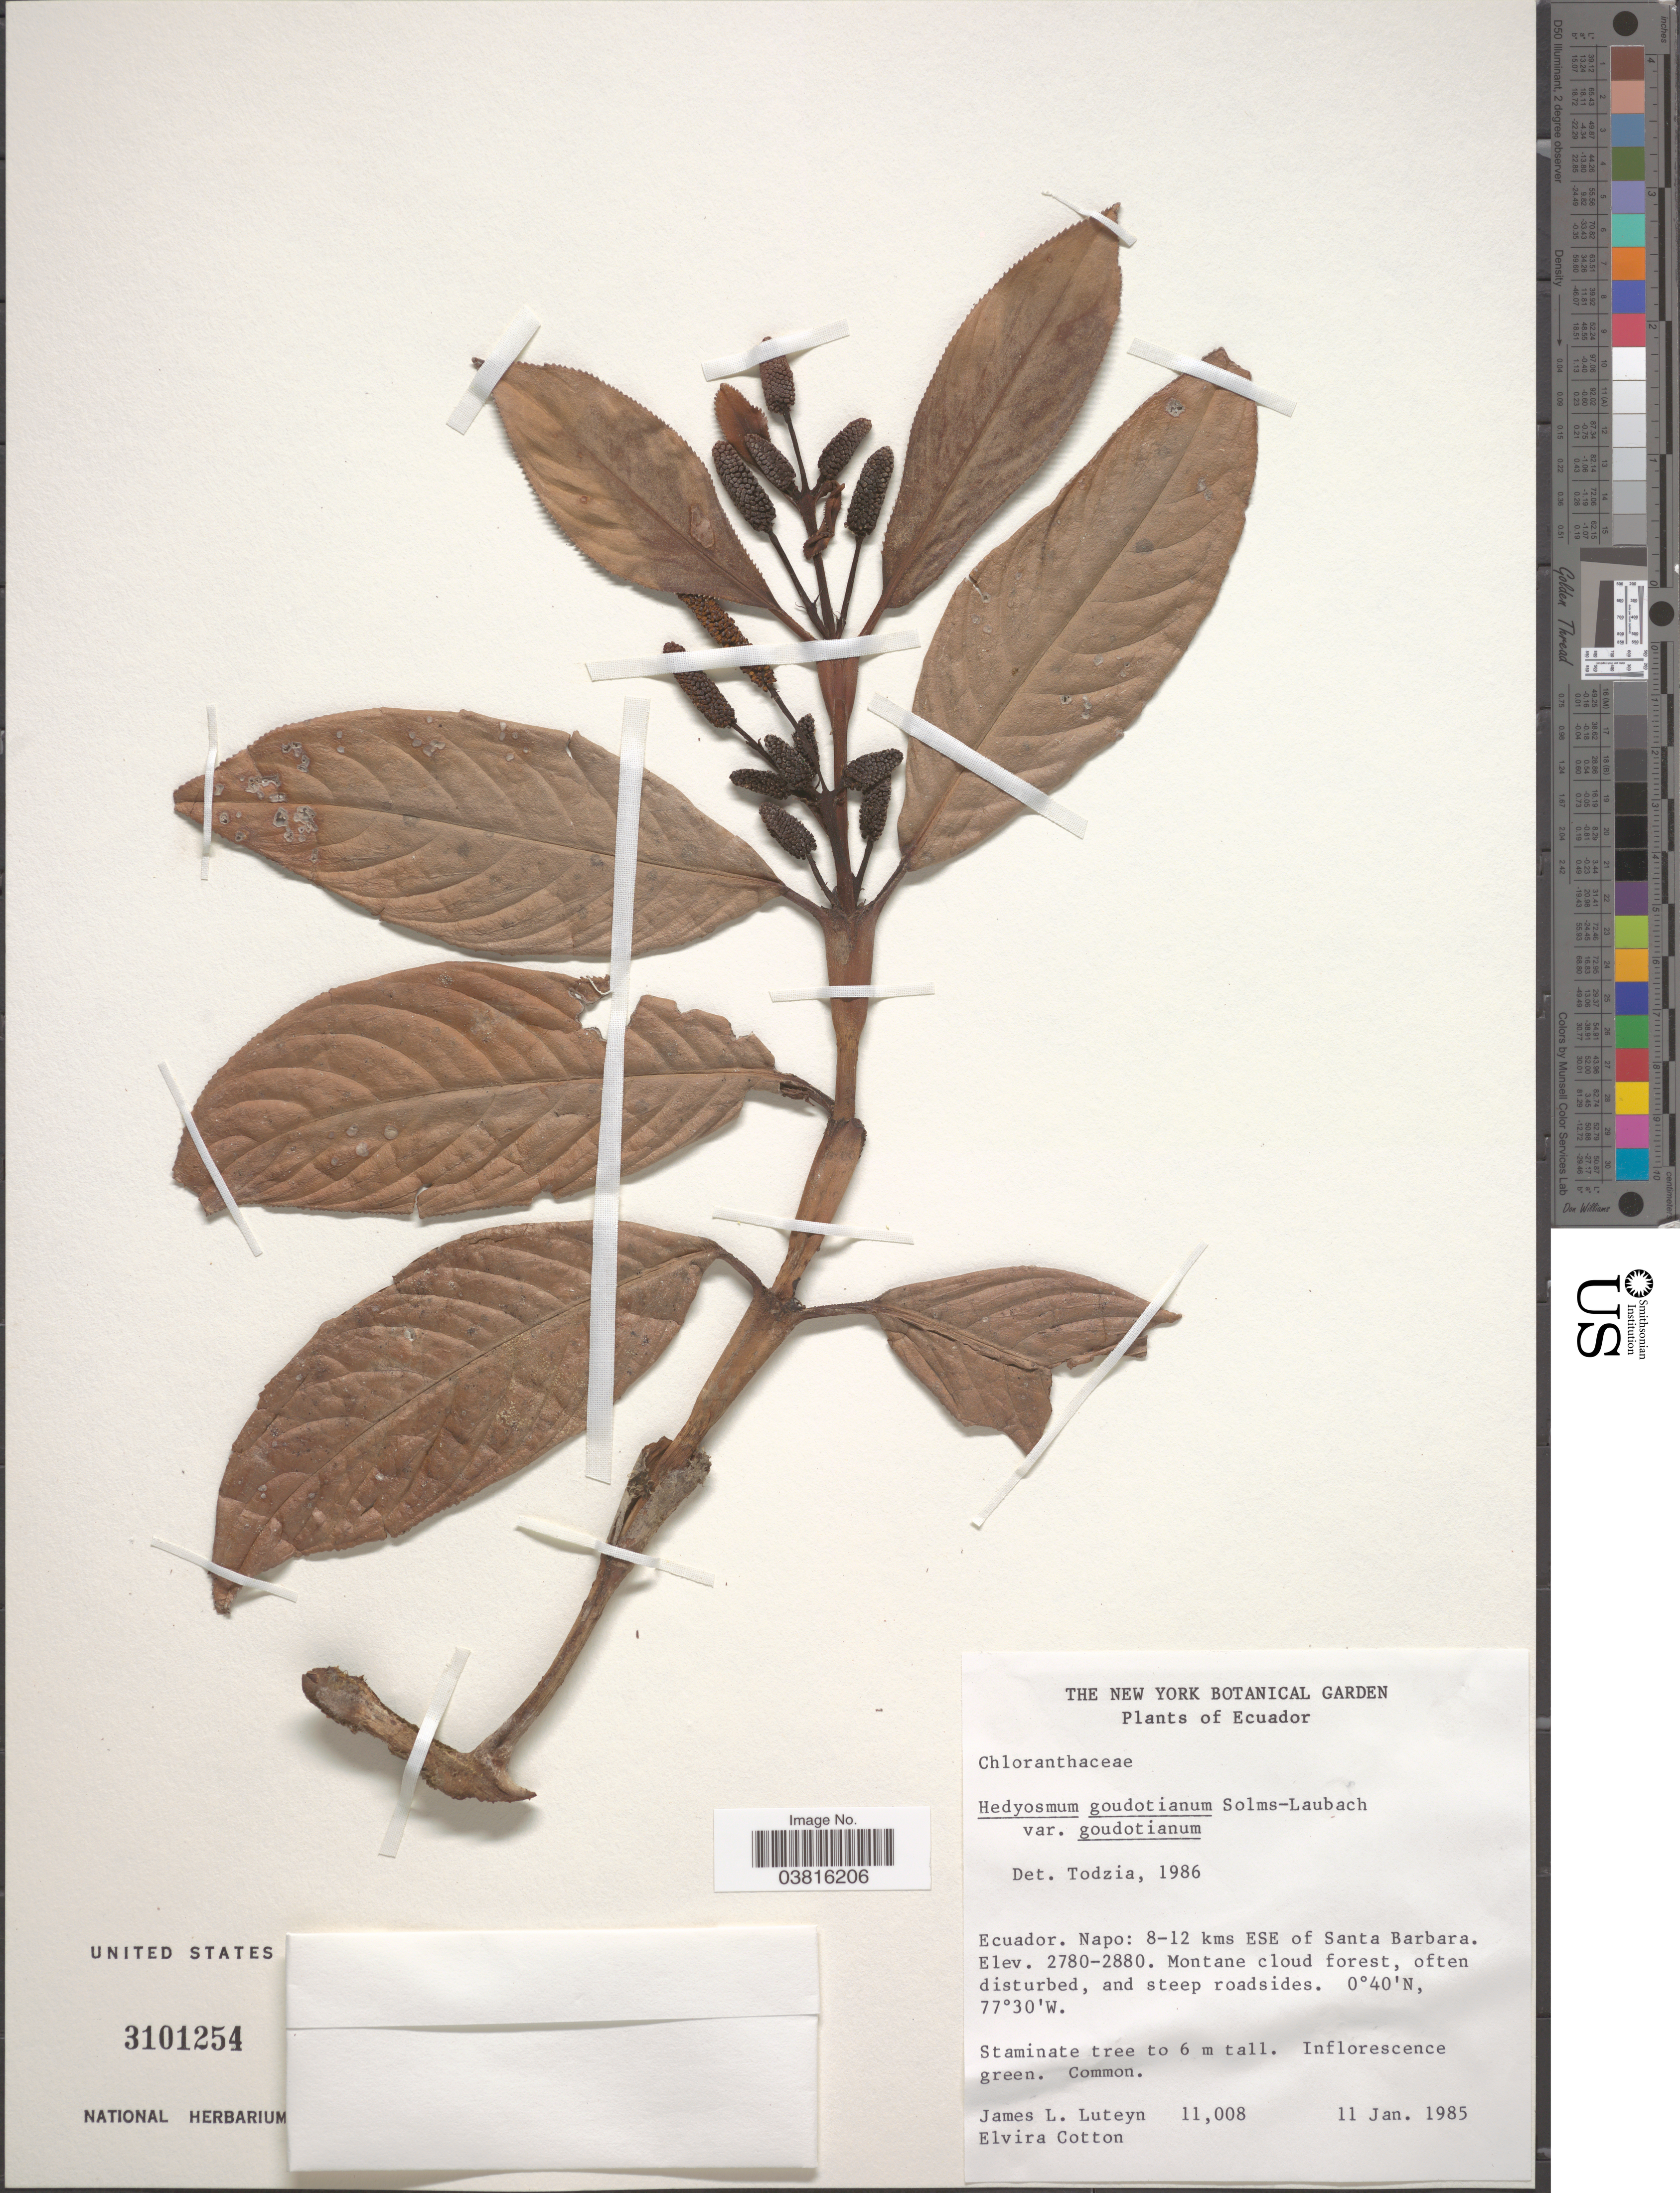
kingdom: Plantae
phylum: Tracheophyta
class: Magnoliopsida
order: Chloranthales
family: Chloranthaceae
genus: Hedyosmum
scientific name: Hedyosmum goudotianum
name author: Solms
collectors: J. L. Luteyn & E. Cotton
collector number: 11008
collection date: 1985-01-11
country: Ecuador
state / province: Napo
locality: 8-12 kms ESE of Santa Barbara. Steep roadsides.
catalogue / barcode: US 3101254